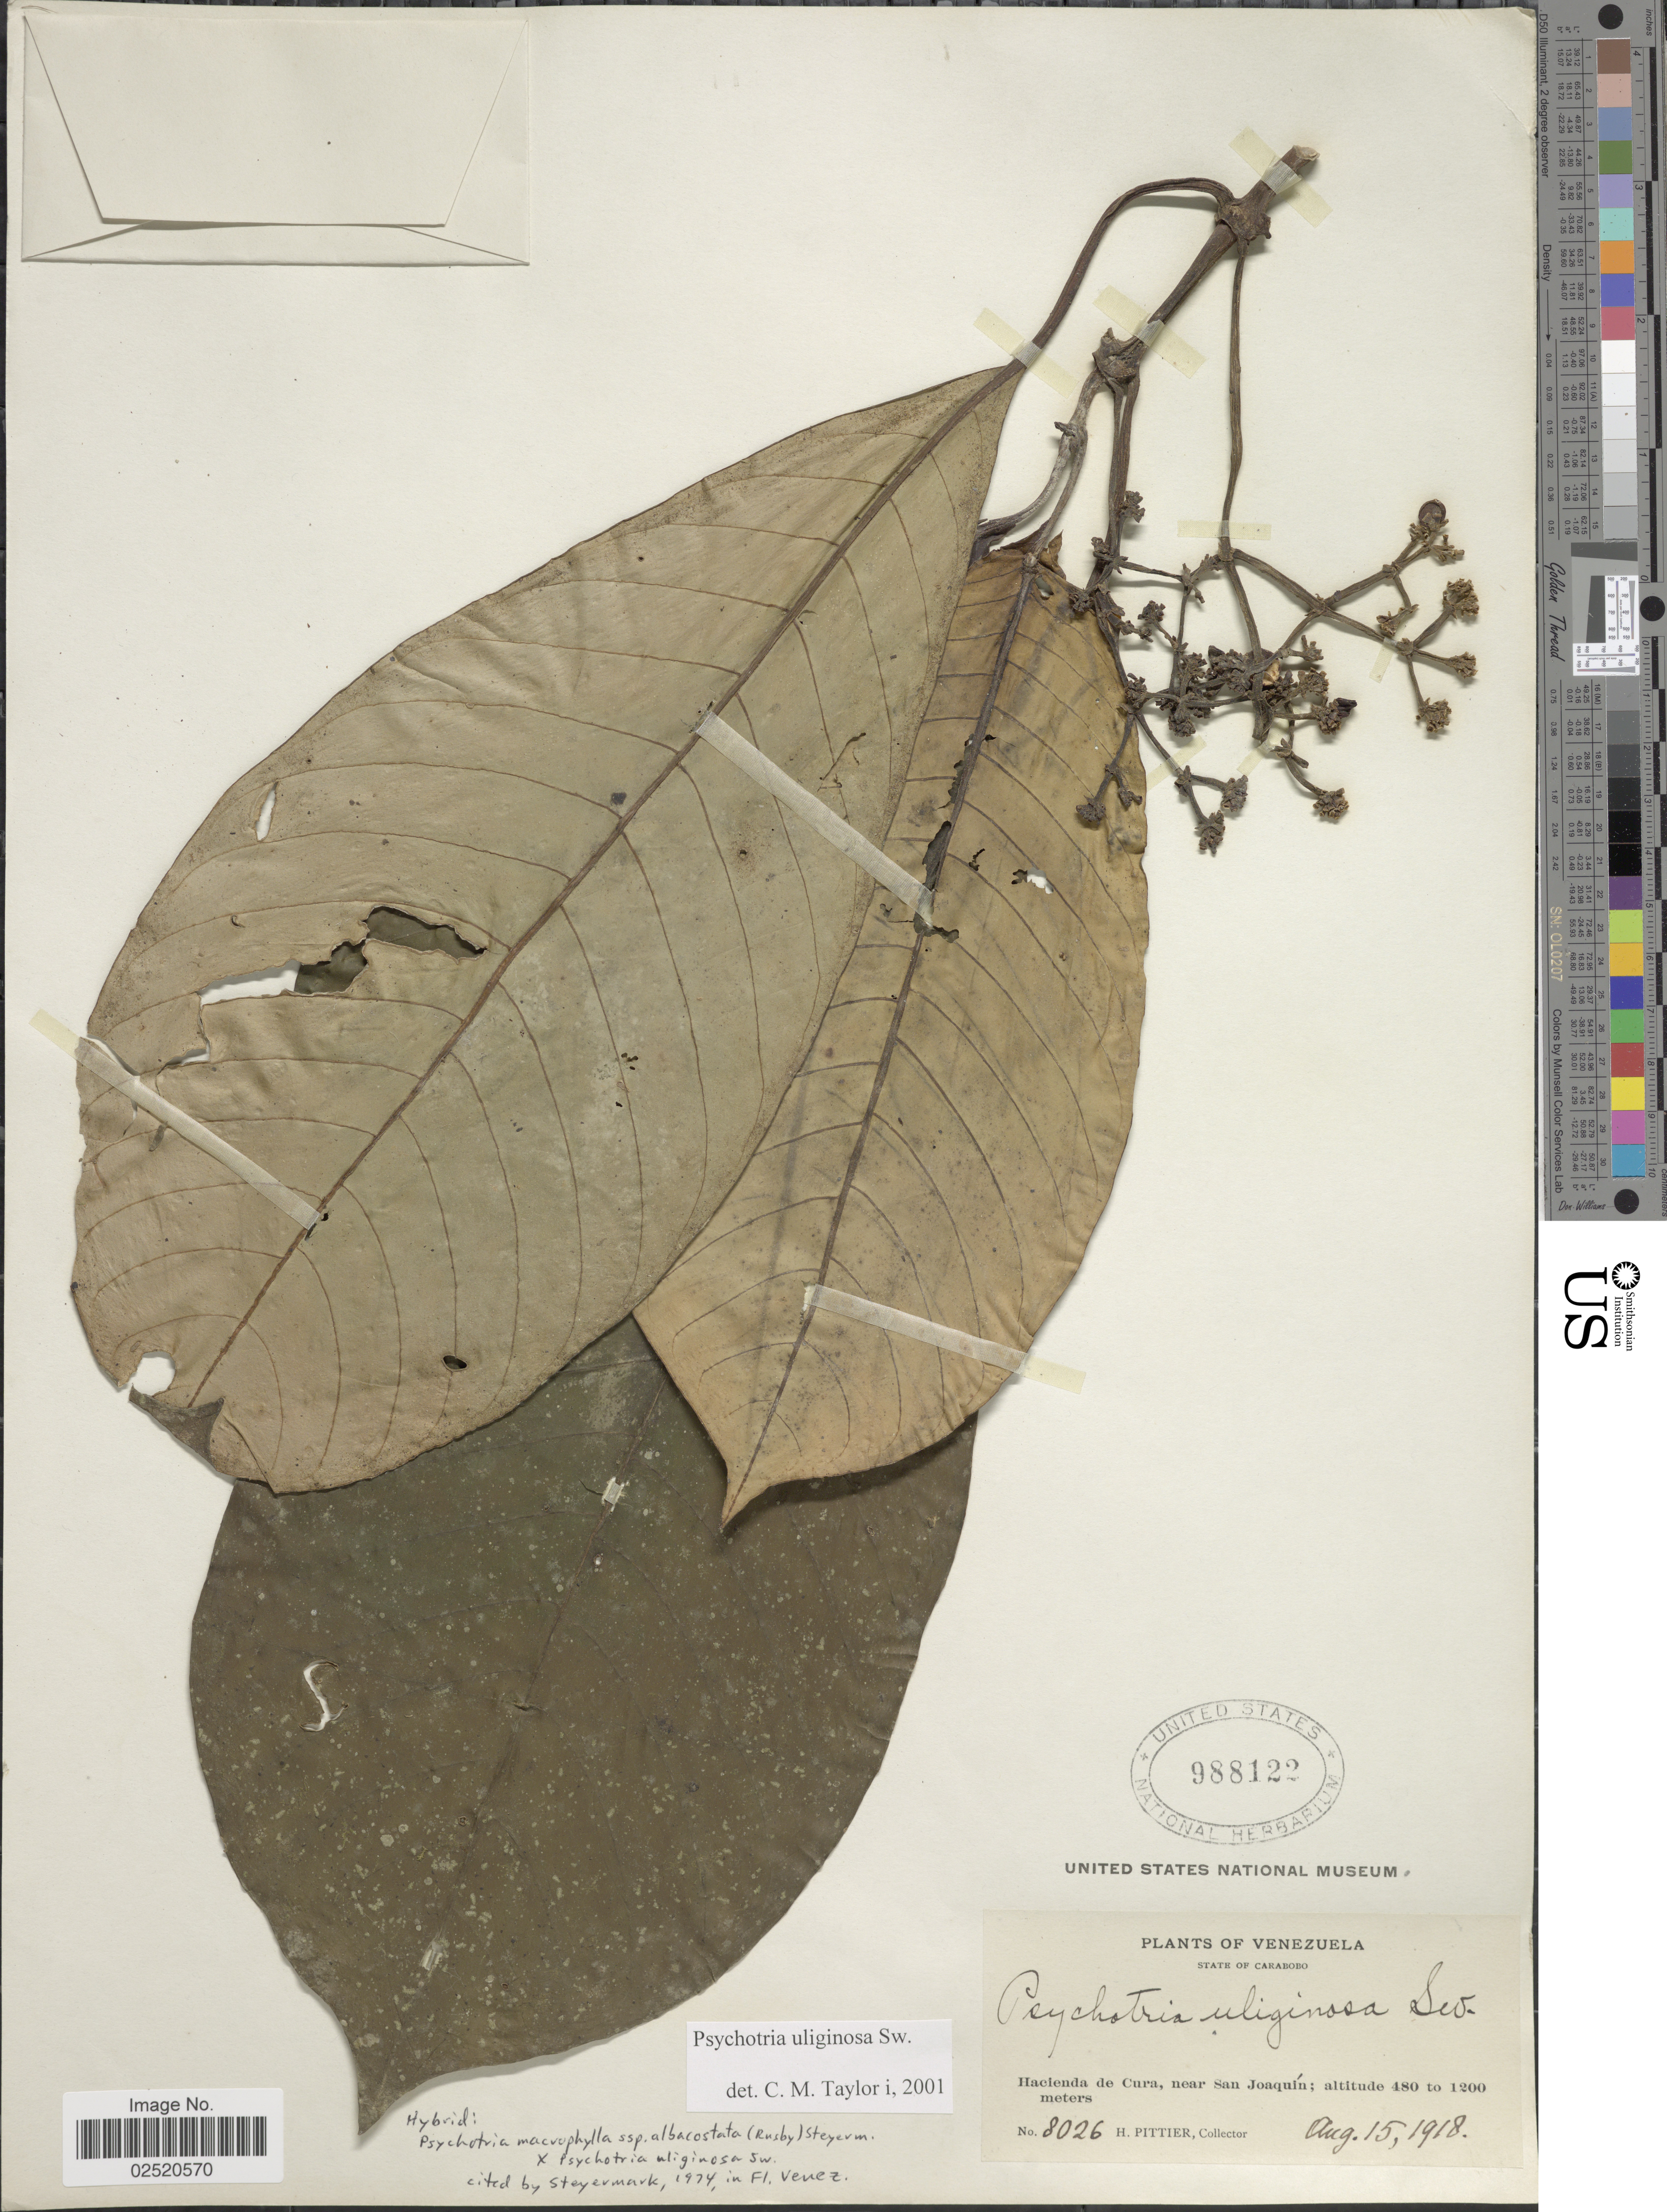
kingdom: Plantae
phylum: Tracheophyta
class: Magnoliopsida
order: Gentianales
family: Rubiaceae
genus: Psychotria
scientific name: Psychotria uliginosa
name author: Sw.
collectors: H. F. Pittier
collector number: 8026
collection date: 1918-08-15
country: Venezuela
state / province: Carabobo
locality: Hacienda de Cura, near San Joaquín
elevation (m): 480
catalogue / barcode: US 988122